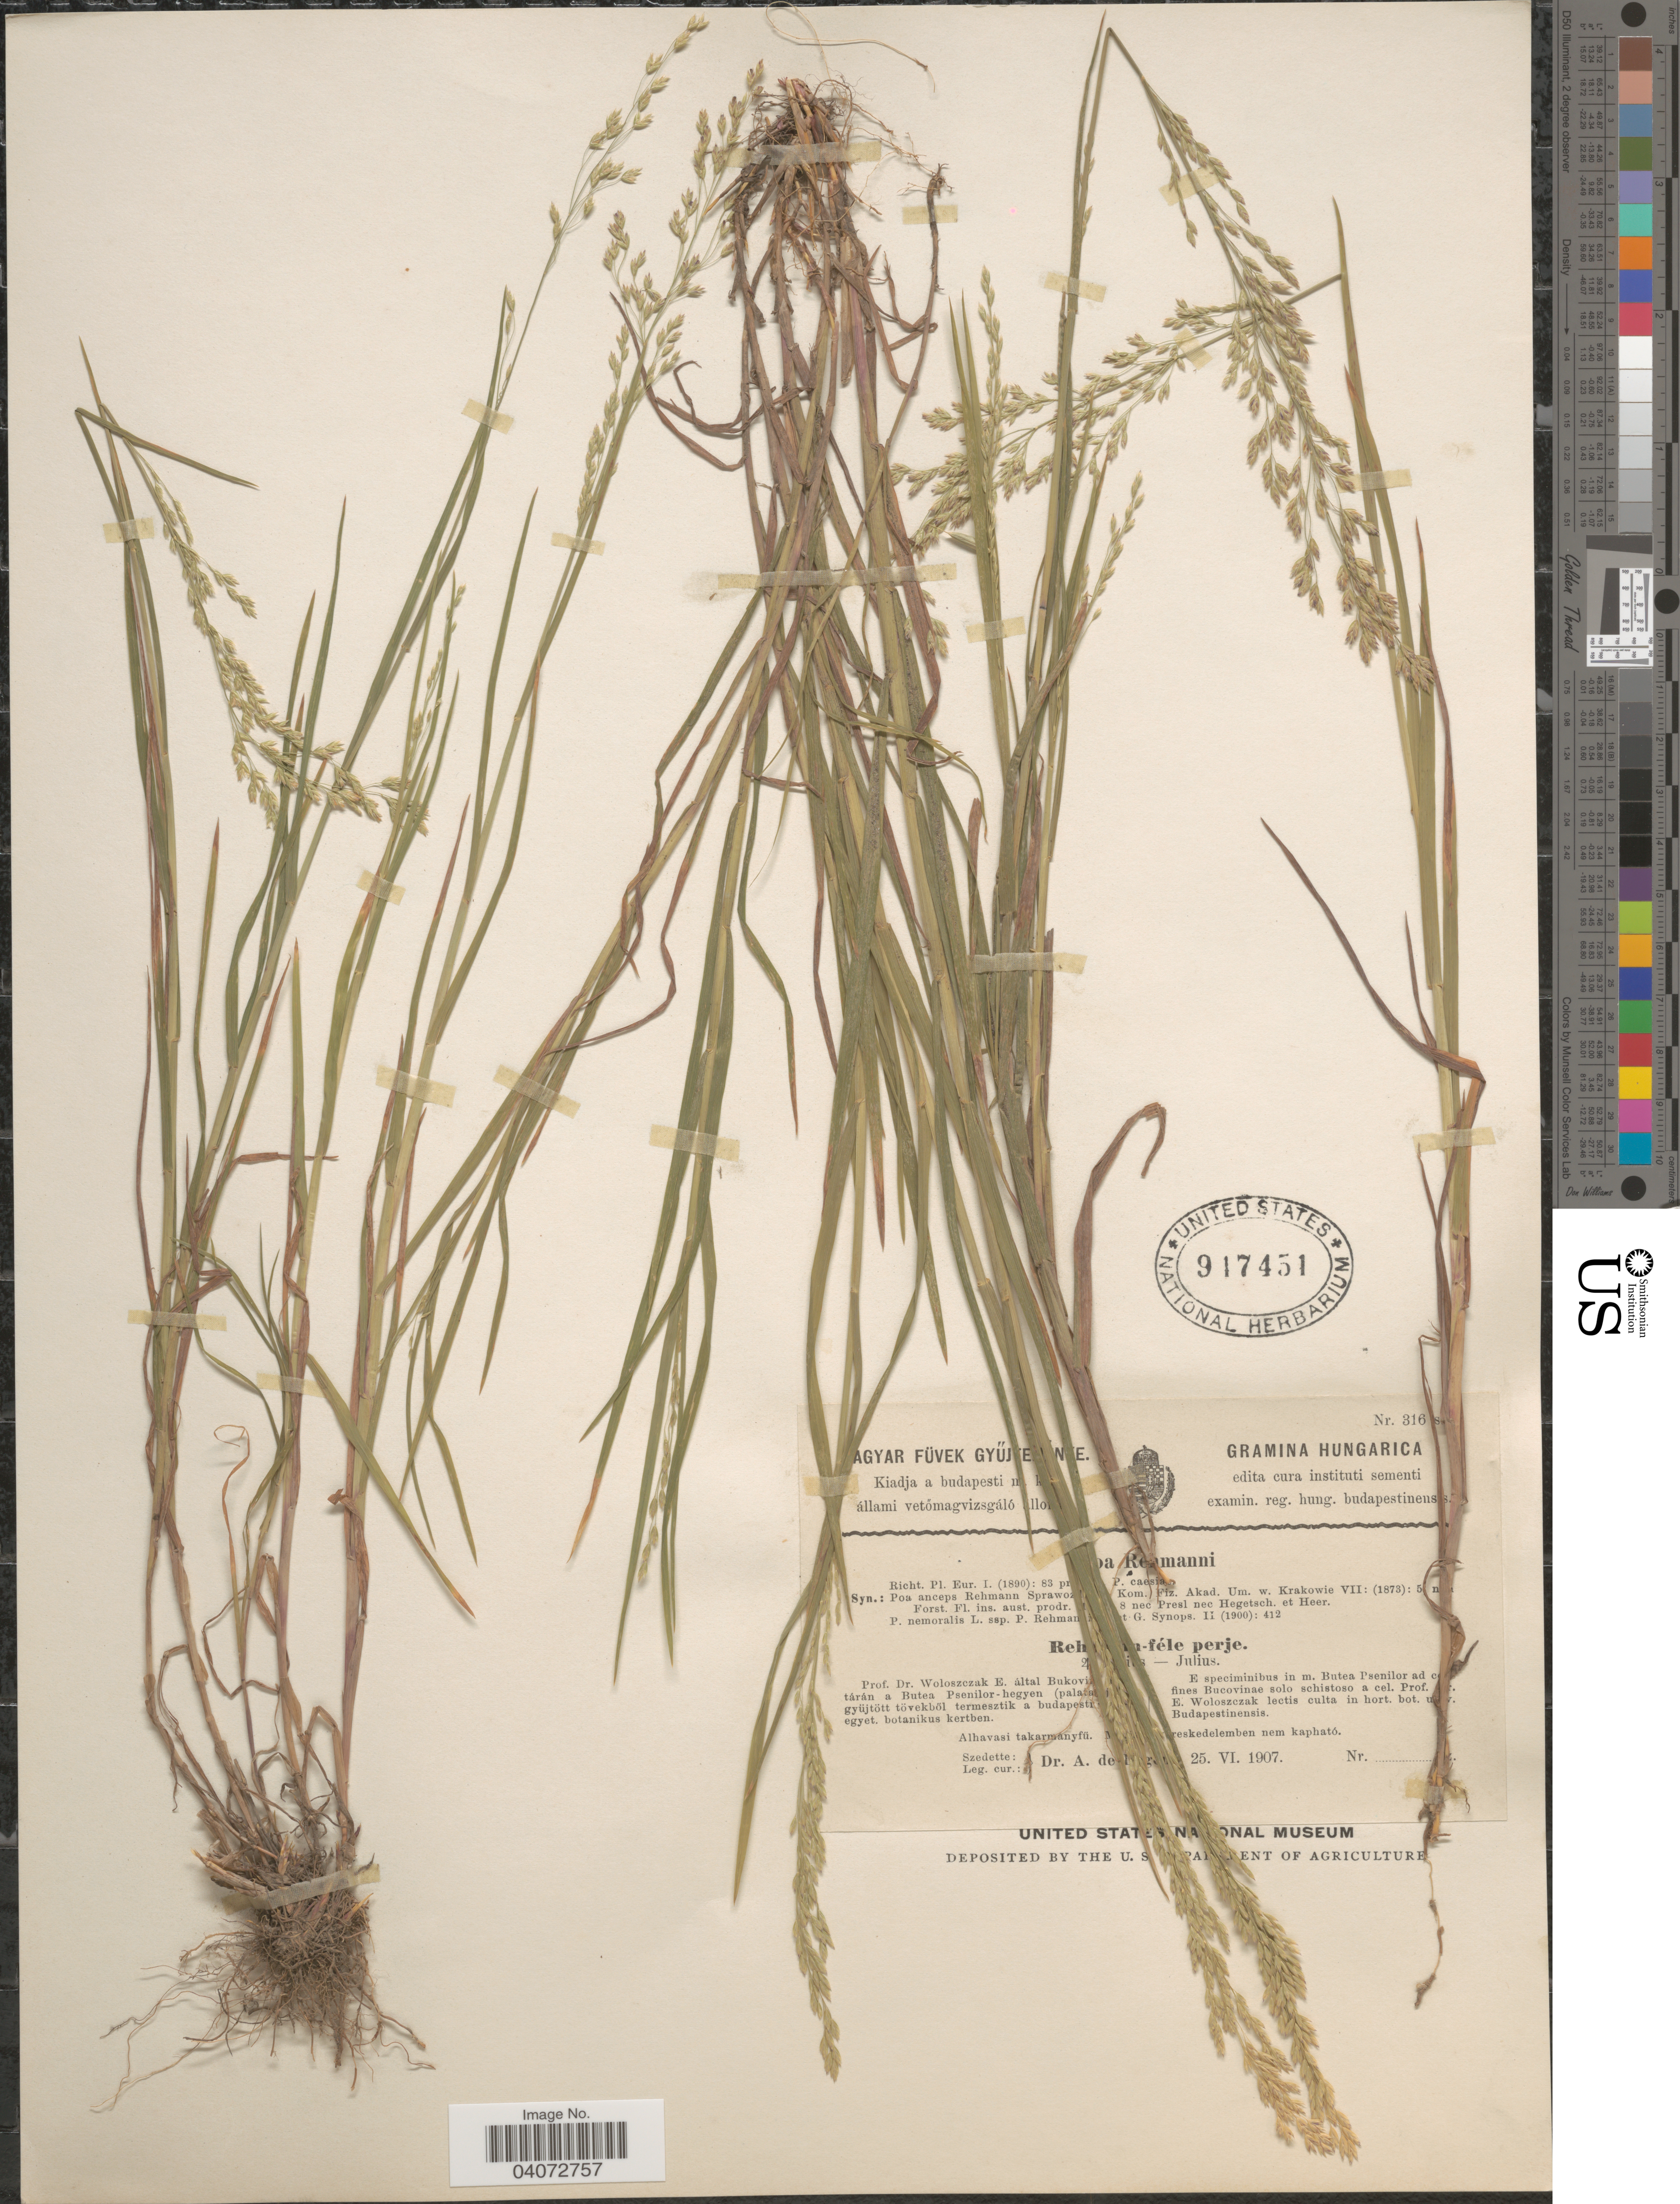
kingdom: Plantae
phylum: Tracheophyta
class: Liliopsida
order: Poales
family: Poaceae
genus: Poa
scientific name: Poa rehmannii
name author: (Asch. & Graebn.) Wol.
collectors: A. de Degen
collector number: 316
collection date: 1907-06-25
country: Hungary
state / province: Budapest, Capital District of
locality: Culta in hort. bot. u [illegible text]v. Budapestinensis.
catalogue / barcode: US 947451